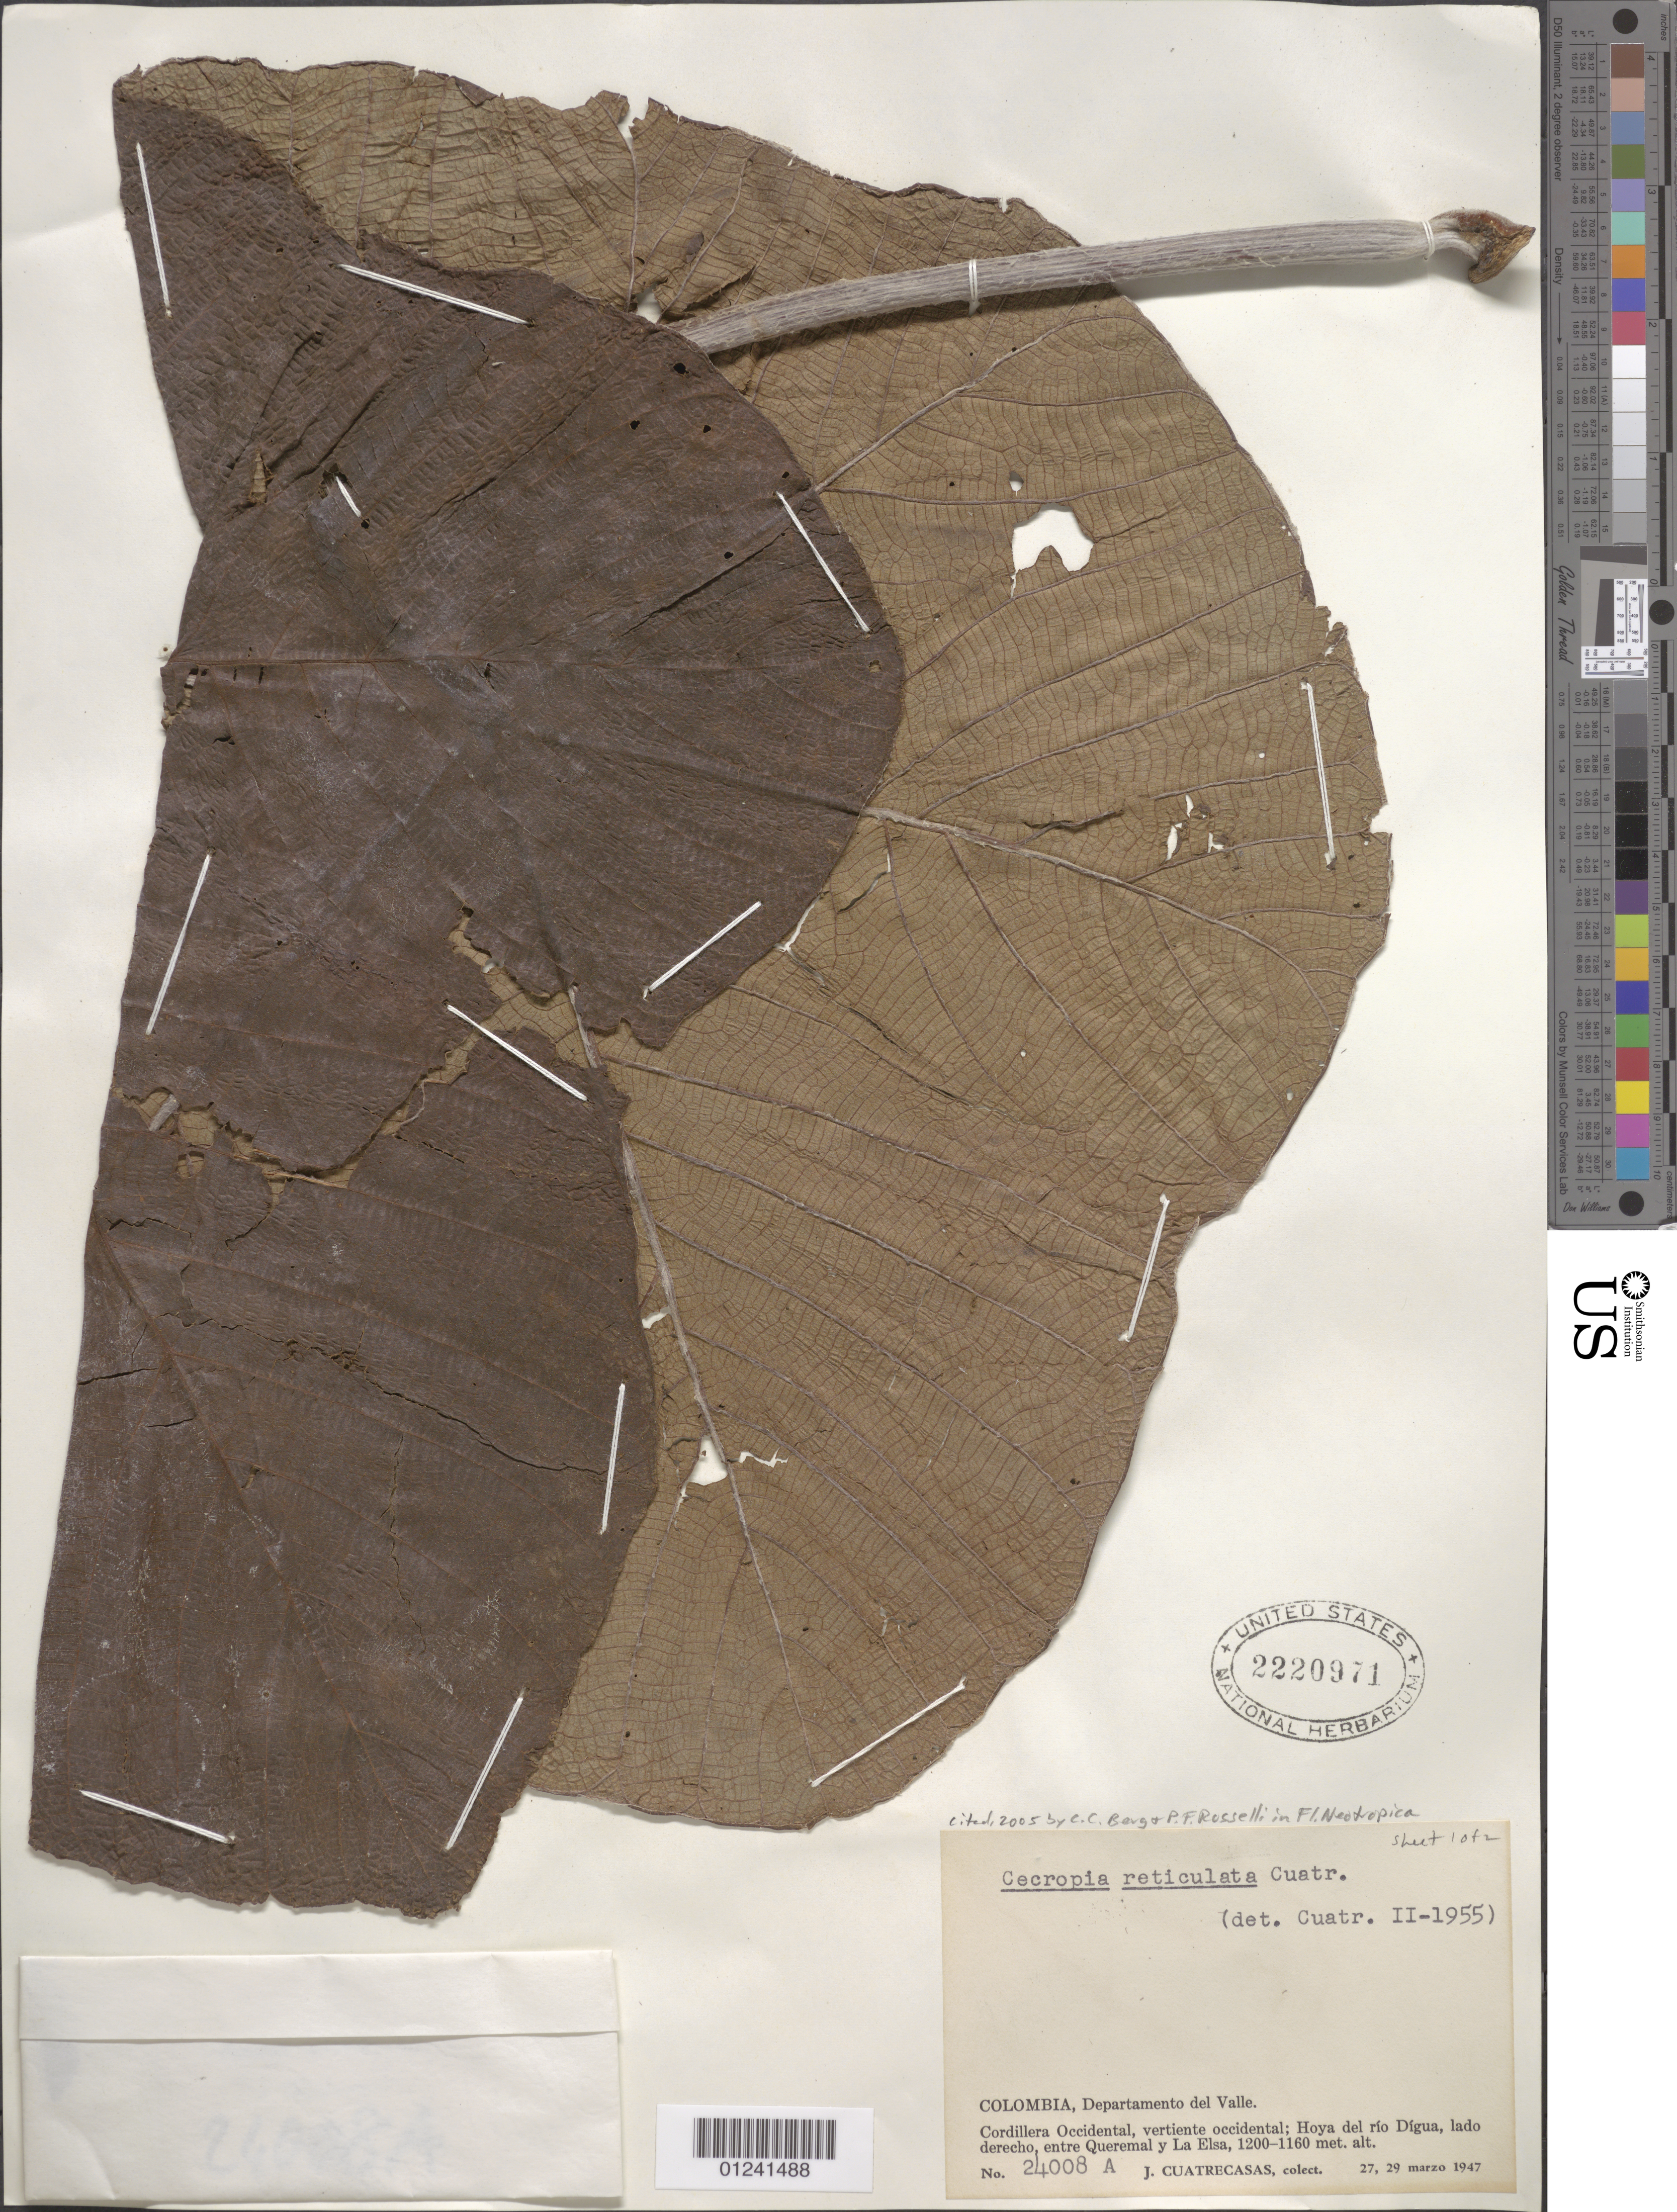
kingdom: Plantae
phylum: Tracheophyta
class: Magnoliopsida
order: Rosales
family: Urticaceae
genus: Cecropia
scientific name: Cecropia reticulata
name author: Cuatrec.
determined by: Cuatrecasas, J.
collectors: J. Cuatrecasas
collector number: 24008A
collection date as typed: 29 Mar 1947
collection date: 1947-03-29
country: Colombia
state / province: Valle del Cauca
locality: Cordillera Occidental, Vertiente Occidental, Hoya del Rio Digua, Lado Derecho, entre Queremal y La Elsa.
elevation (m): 1160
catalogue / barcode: US 2220971